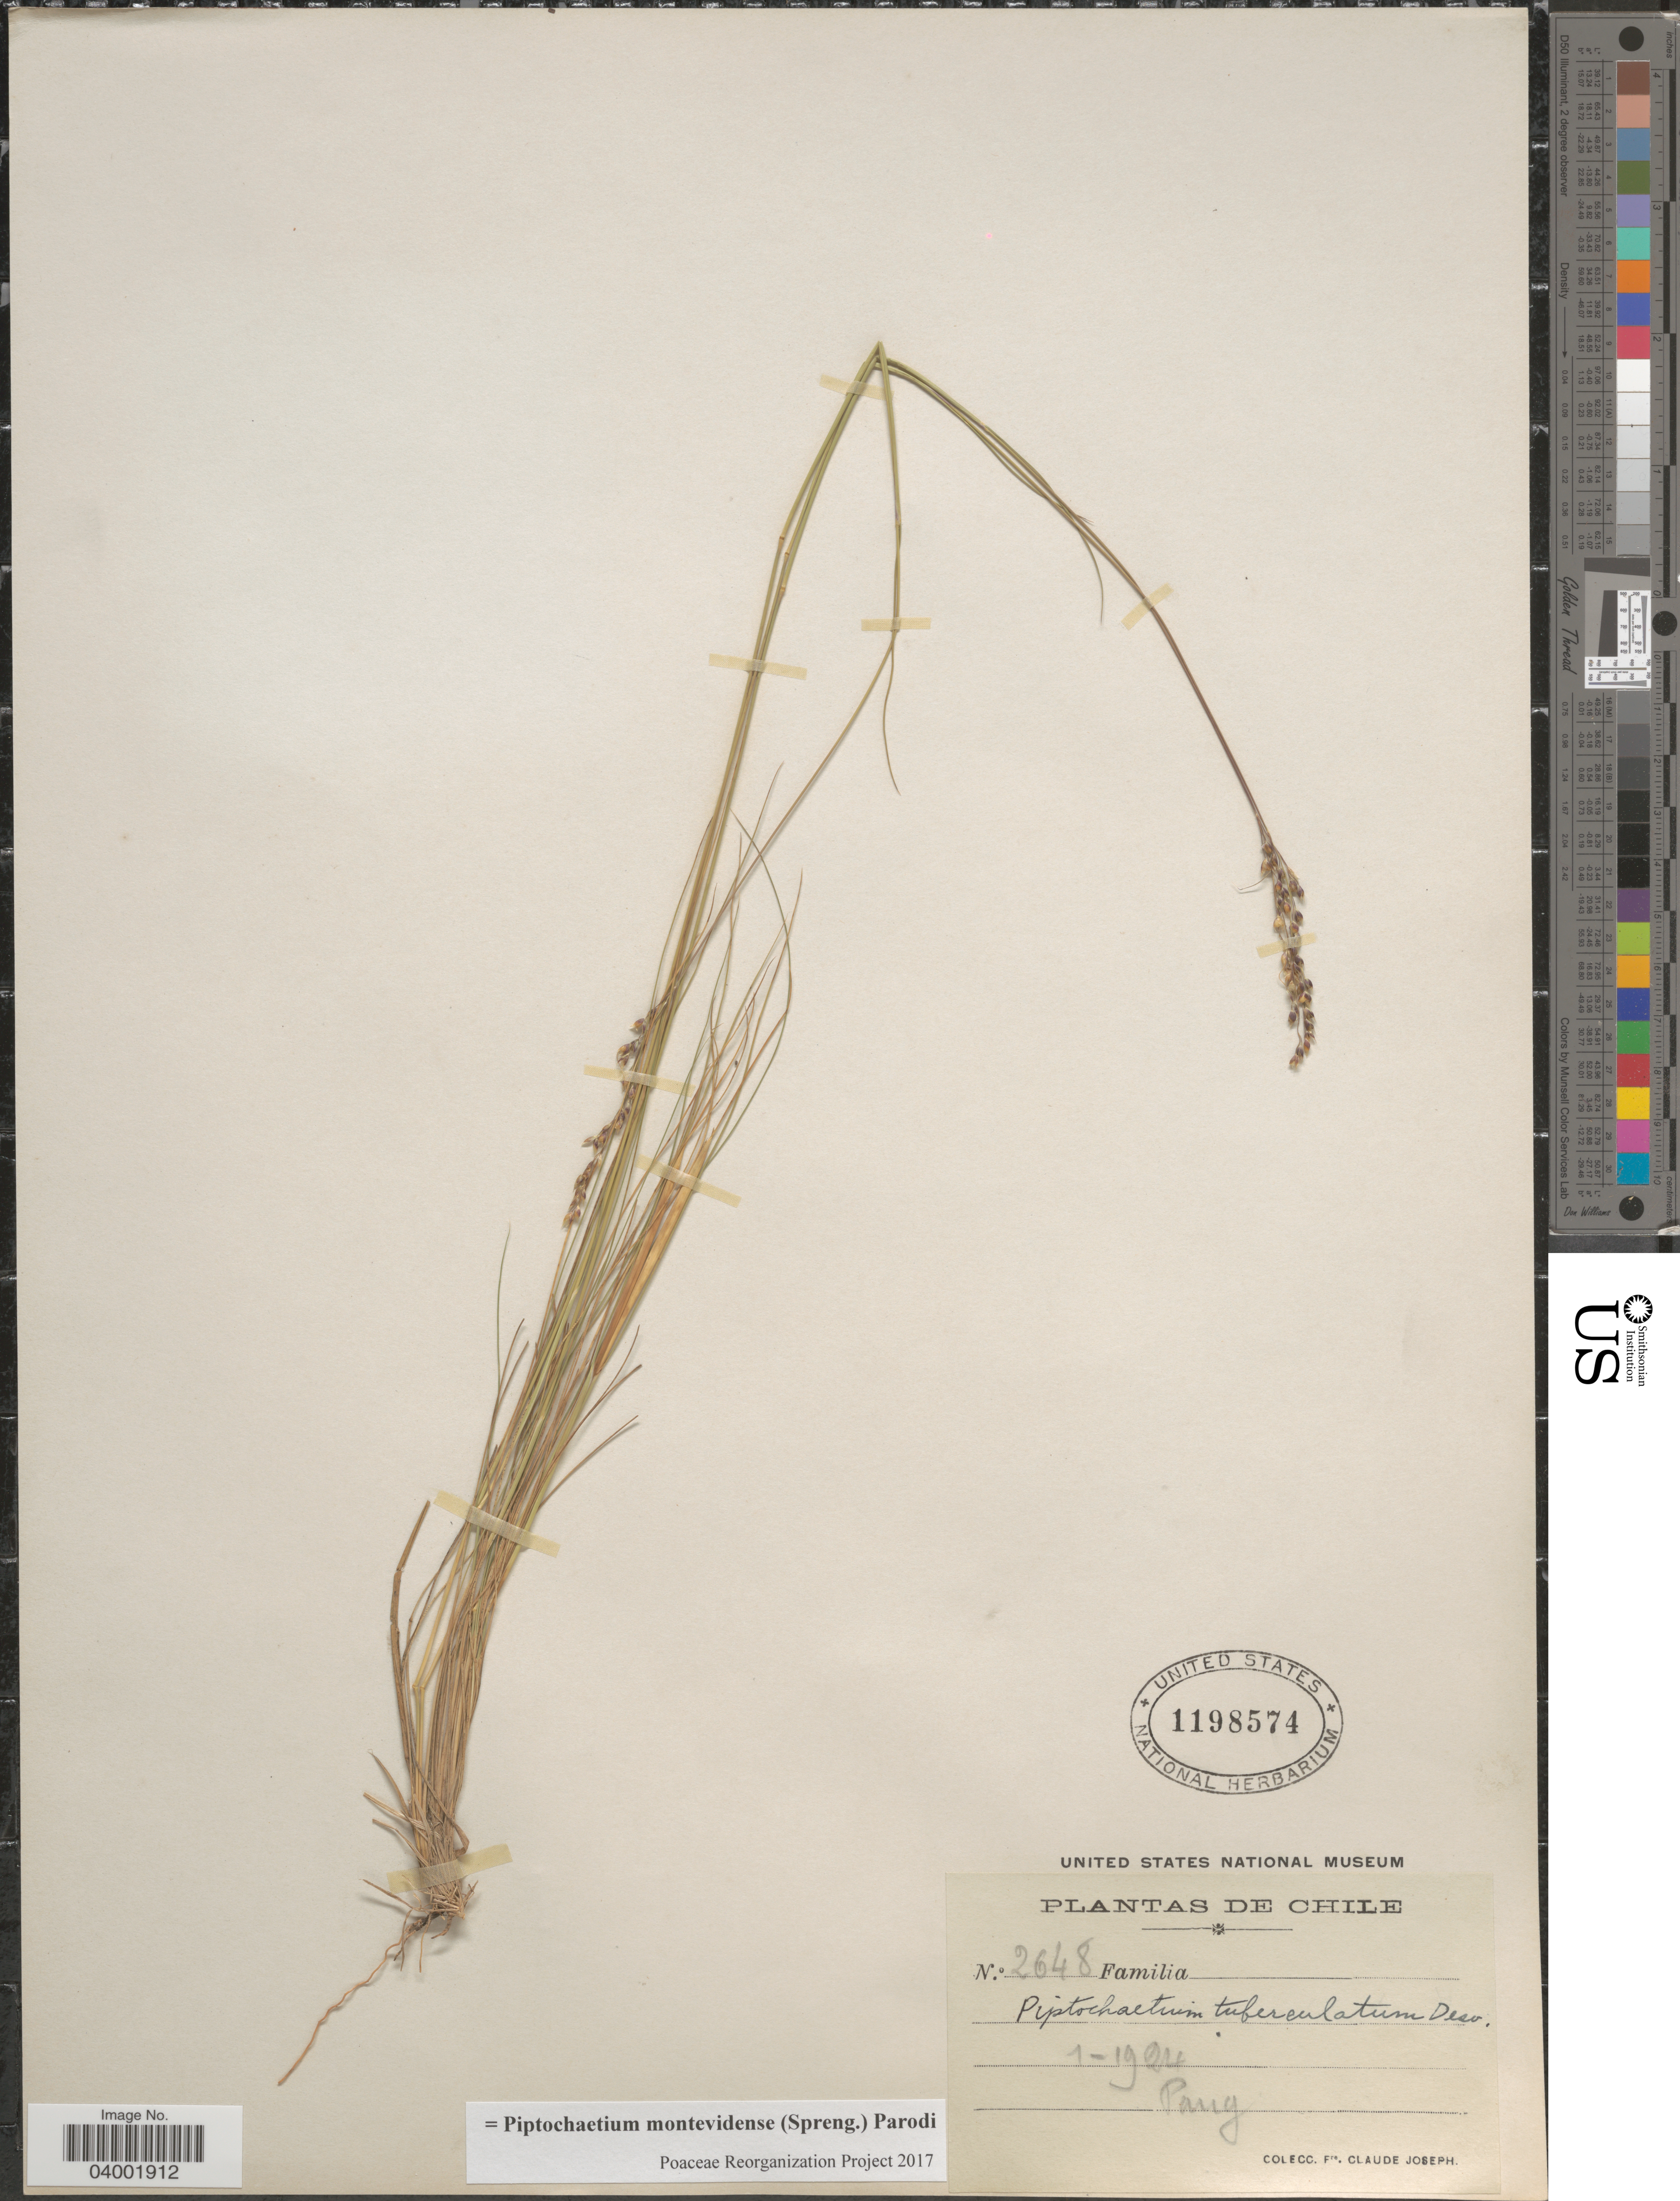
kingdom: Plantae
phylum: Tracheophyta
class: Liliopsida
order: Poales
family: Poaceae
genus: Piptochaetium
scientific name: Piptochaetium montevidense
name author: (Spreng.) Parodi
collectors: Bro. Claude-Joseph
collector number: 2648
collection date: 1924-01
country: Chile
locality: Pang.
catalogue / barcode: US 1198574